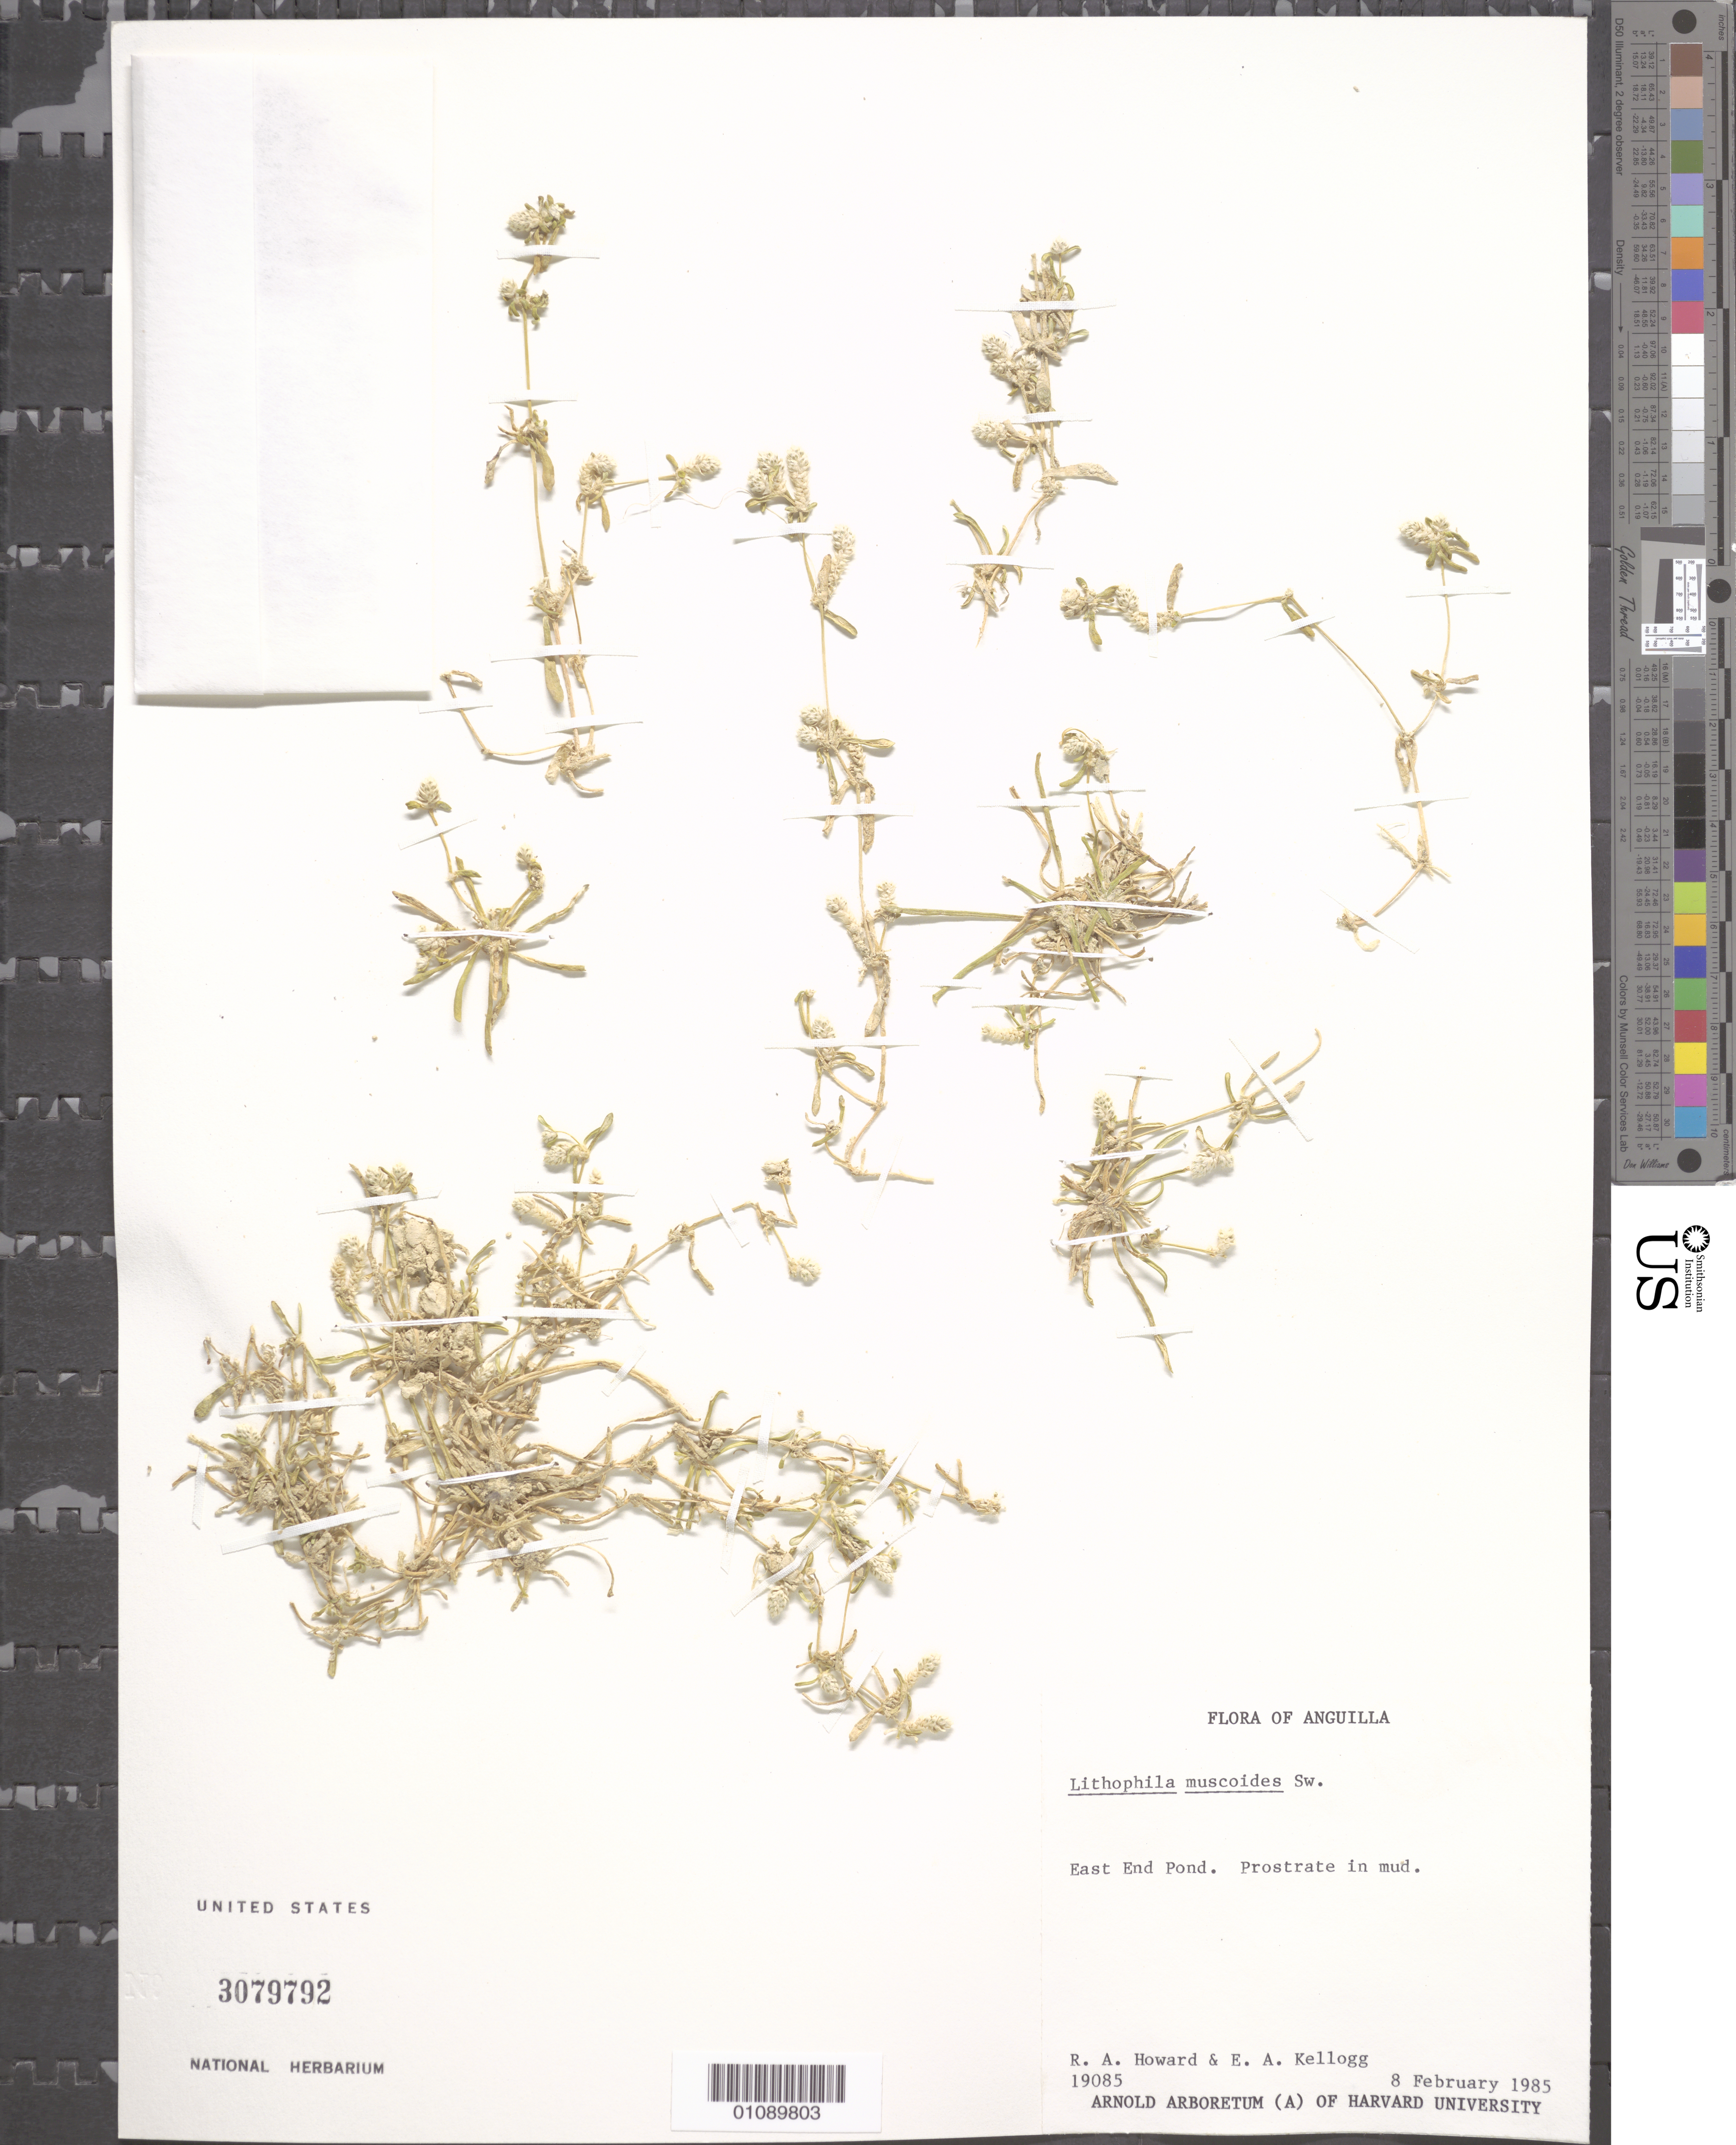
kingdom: Plantae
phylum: Tracheophyta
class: Magnoliopsida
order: Caryophyllales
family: Amaranthaceae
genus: Gomphrena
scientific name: Gomphrena muscoides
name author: (Sw.) T. Ortuño & Borsch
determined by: Strong, Mark T., (BOT), Smithsonian Institution - National Museum of Natural History (UNITED STATES)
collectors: R. A. Howard & E. A. Kellogg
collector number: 19085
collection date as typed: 08 Feb 1985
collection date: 1985-02-08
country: Anguilla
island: Anguilla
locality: East End Pond.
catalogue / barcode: US 3079792